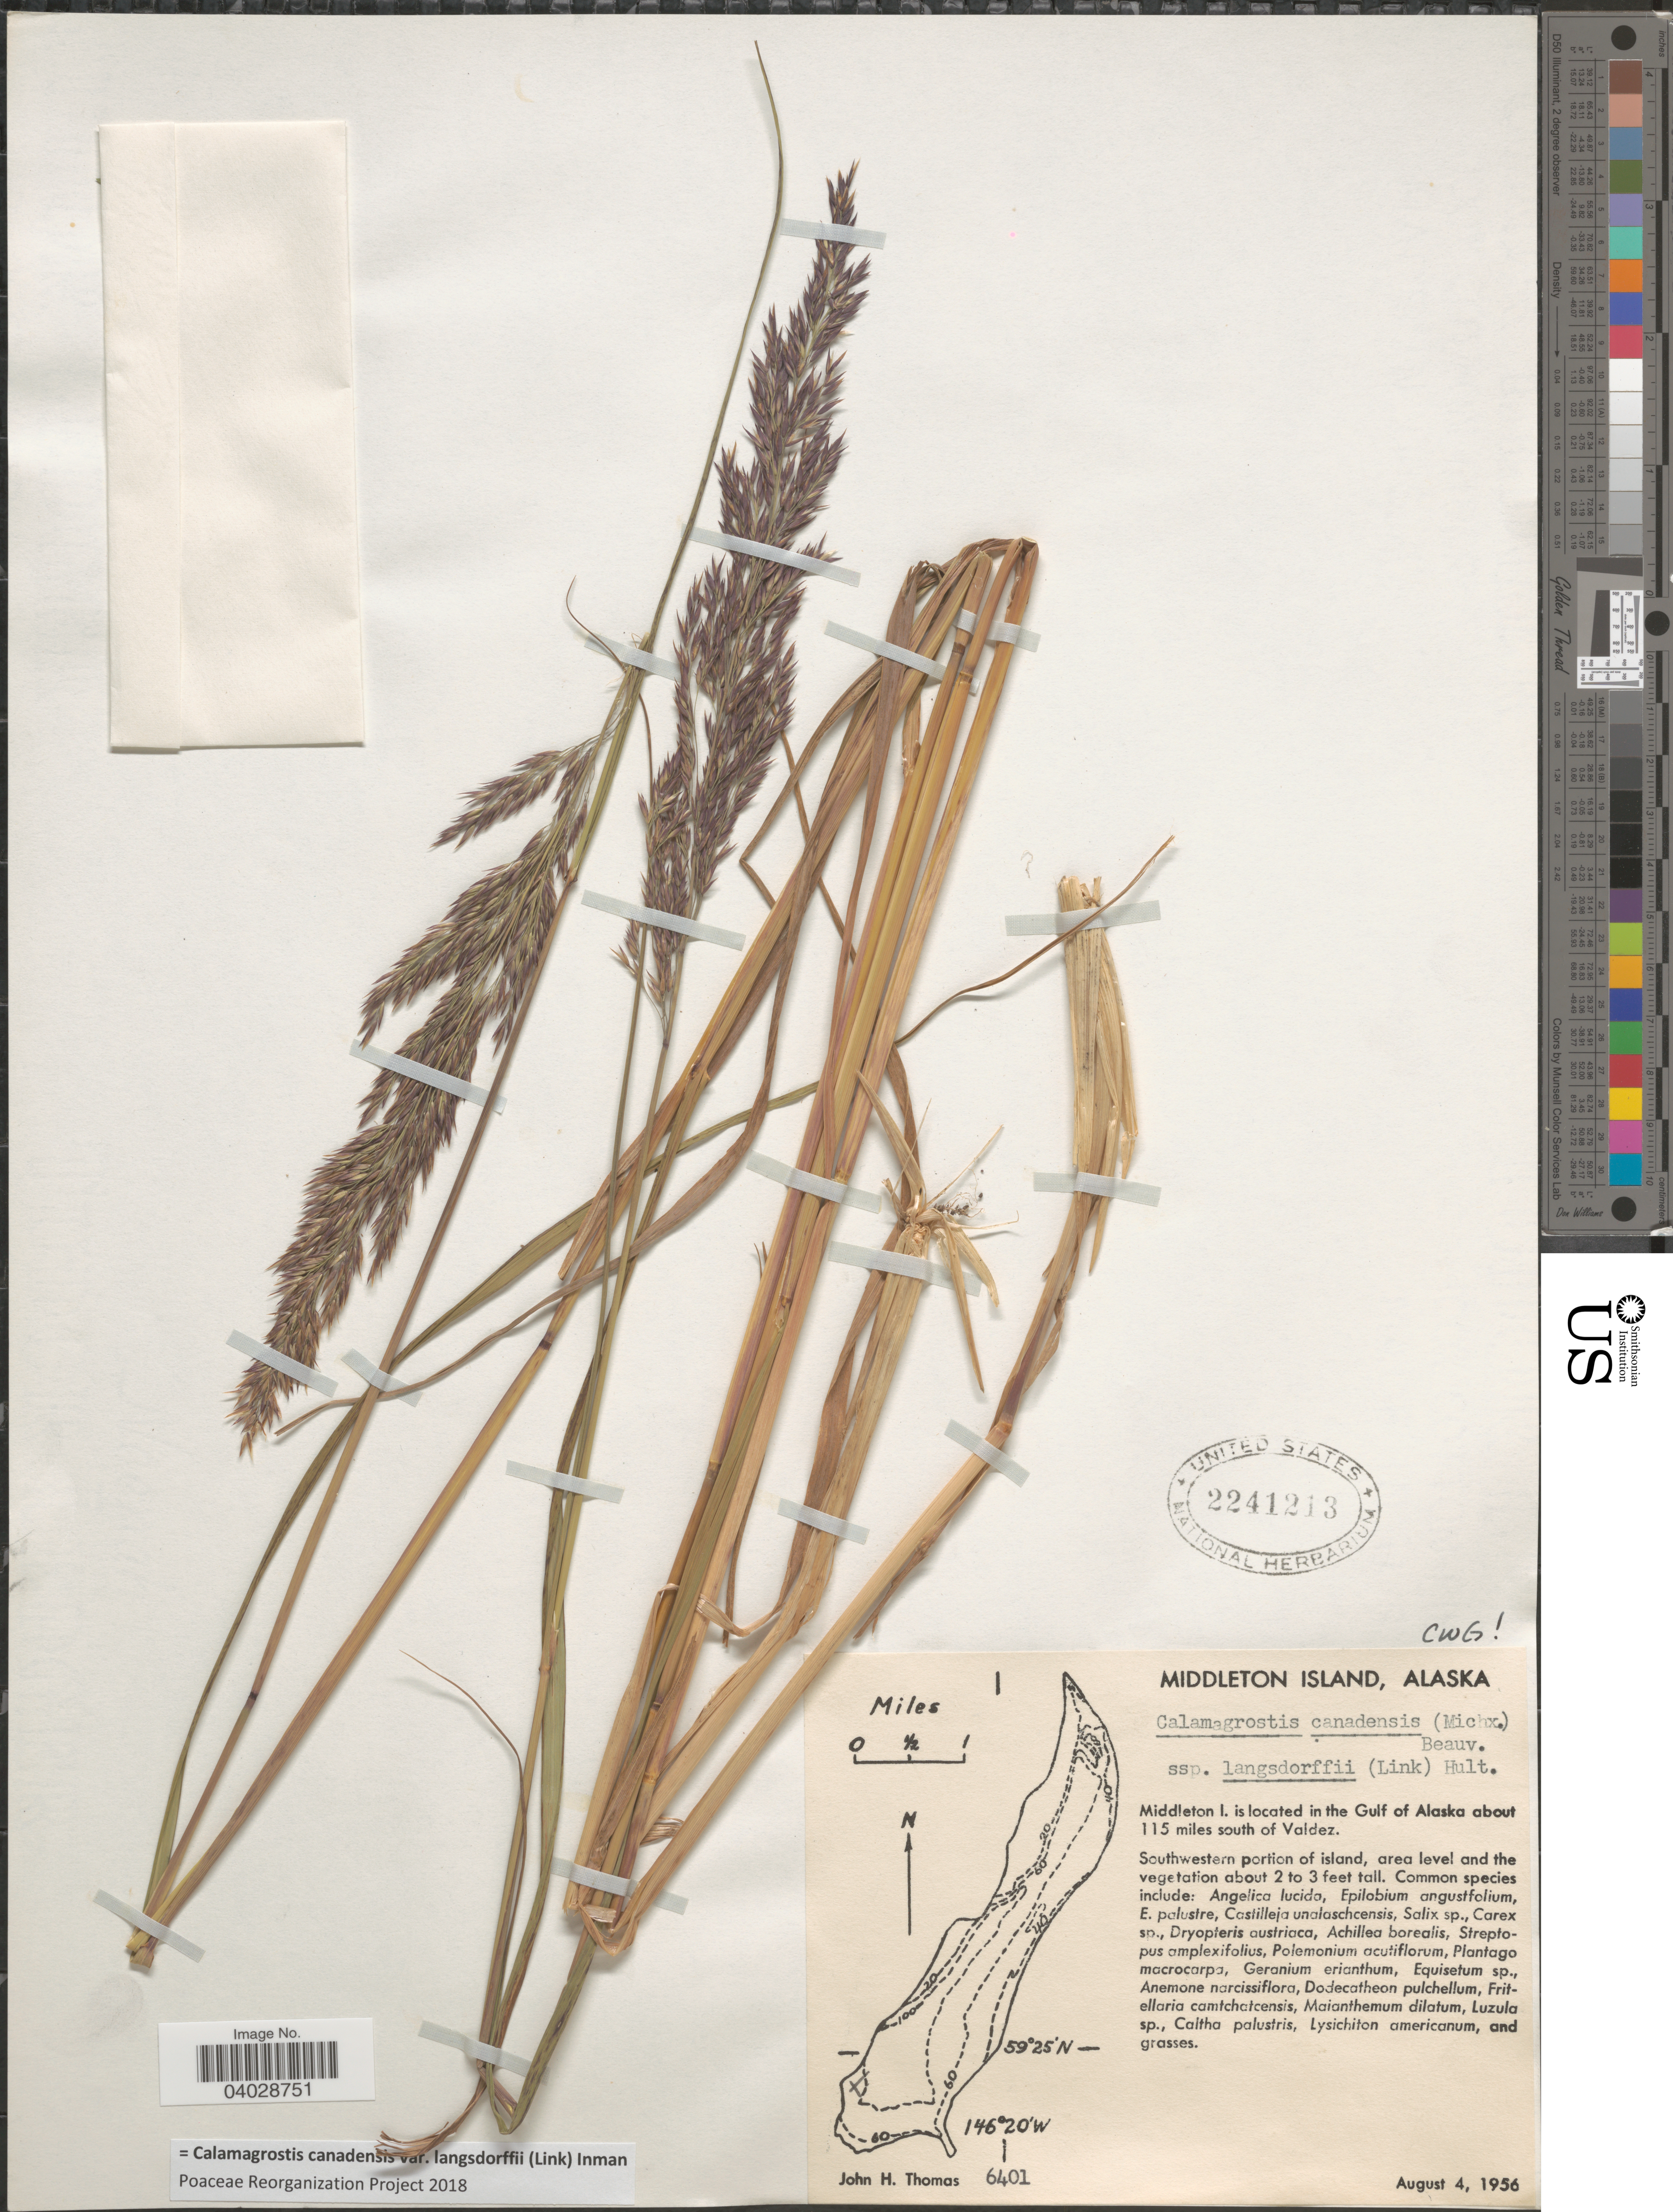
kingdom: Plantae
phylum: Tracheophyta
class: Liliopsida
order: Poales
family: Poaceae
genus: Calamagrostis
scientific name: Calamagrostis canadensis var. langsdorffii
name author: (Link) Inman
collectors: J. H. Thomas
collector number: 6401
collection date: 1956-08-04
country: United States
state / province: Alaska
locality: Middleton Island. Middleton I. is located in the Gulf of Alaska about 115 miles south of Valdez. Southwestern portion of island.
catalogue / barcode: US 2241213